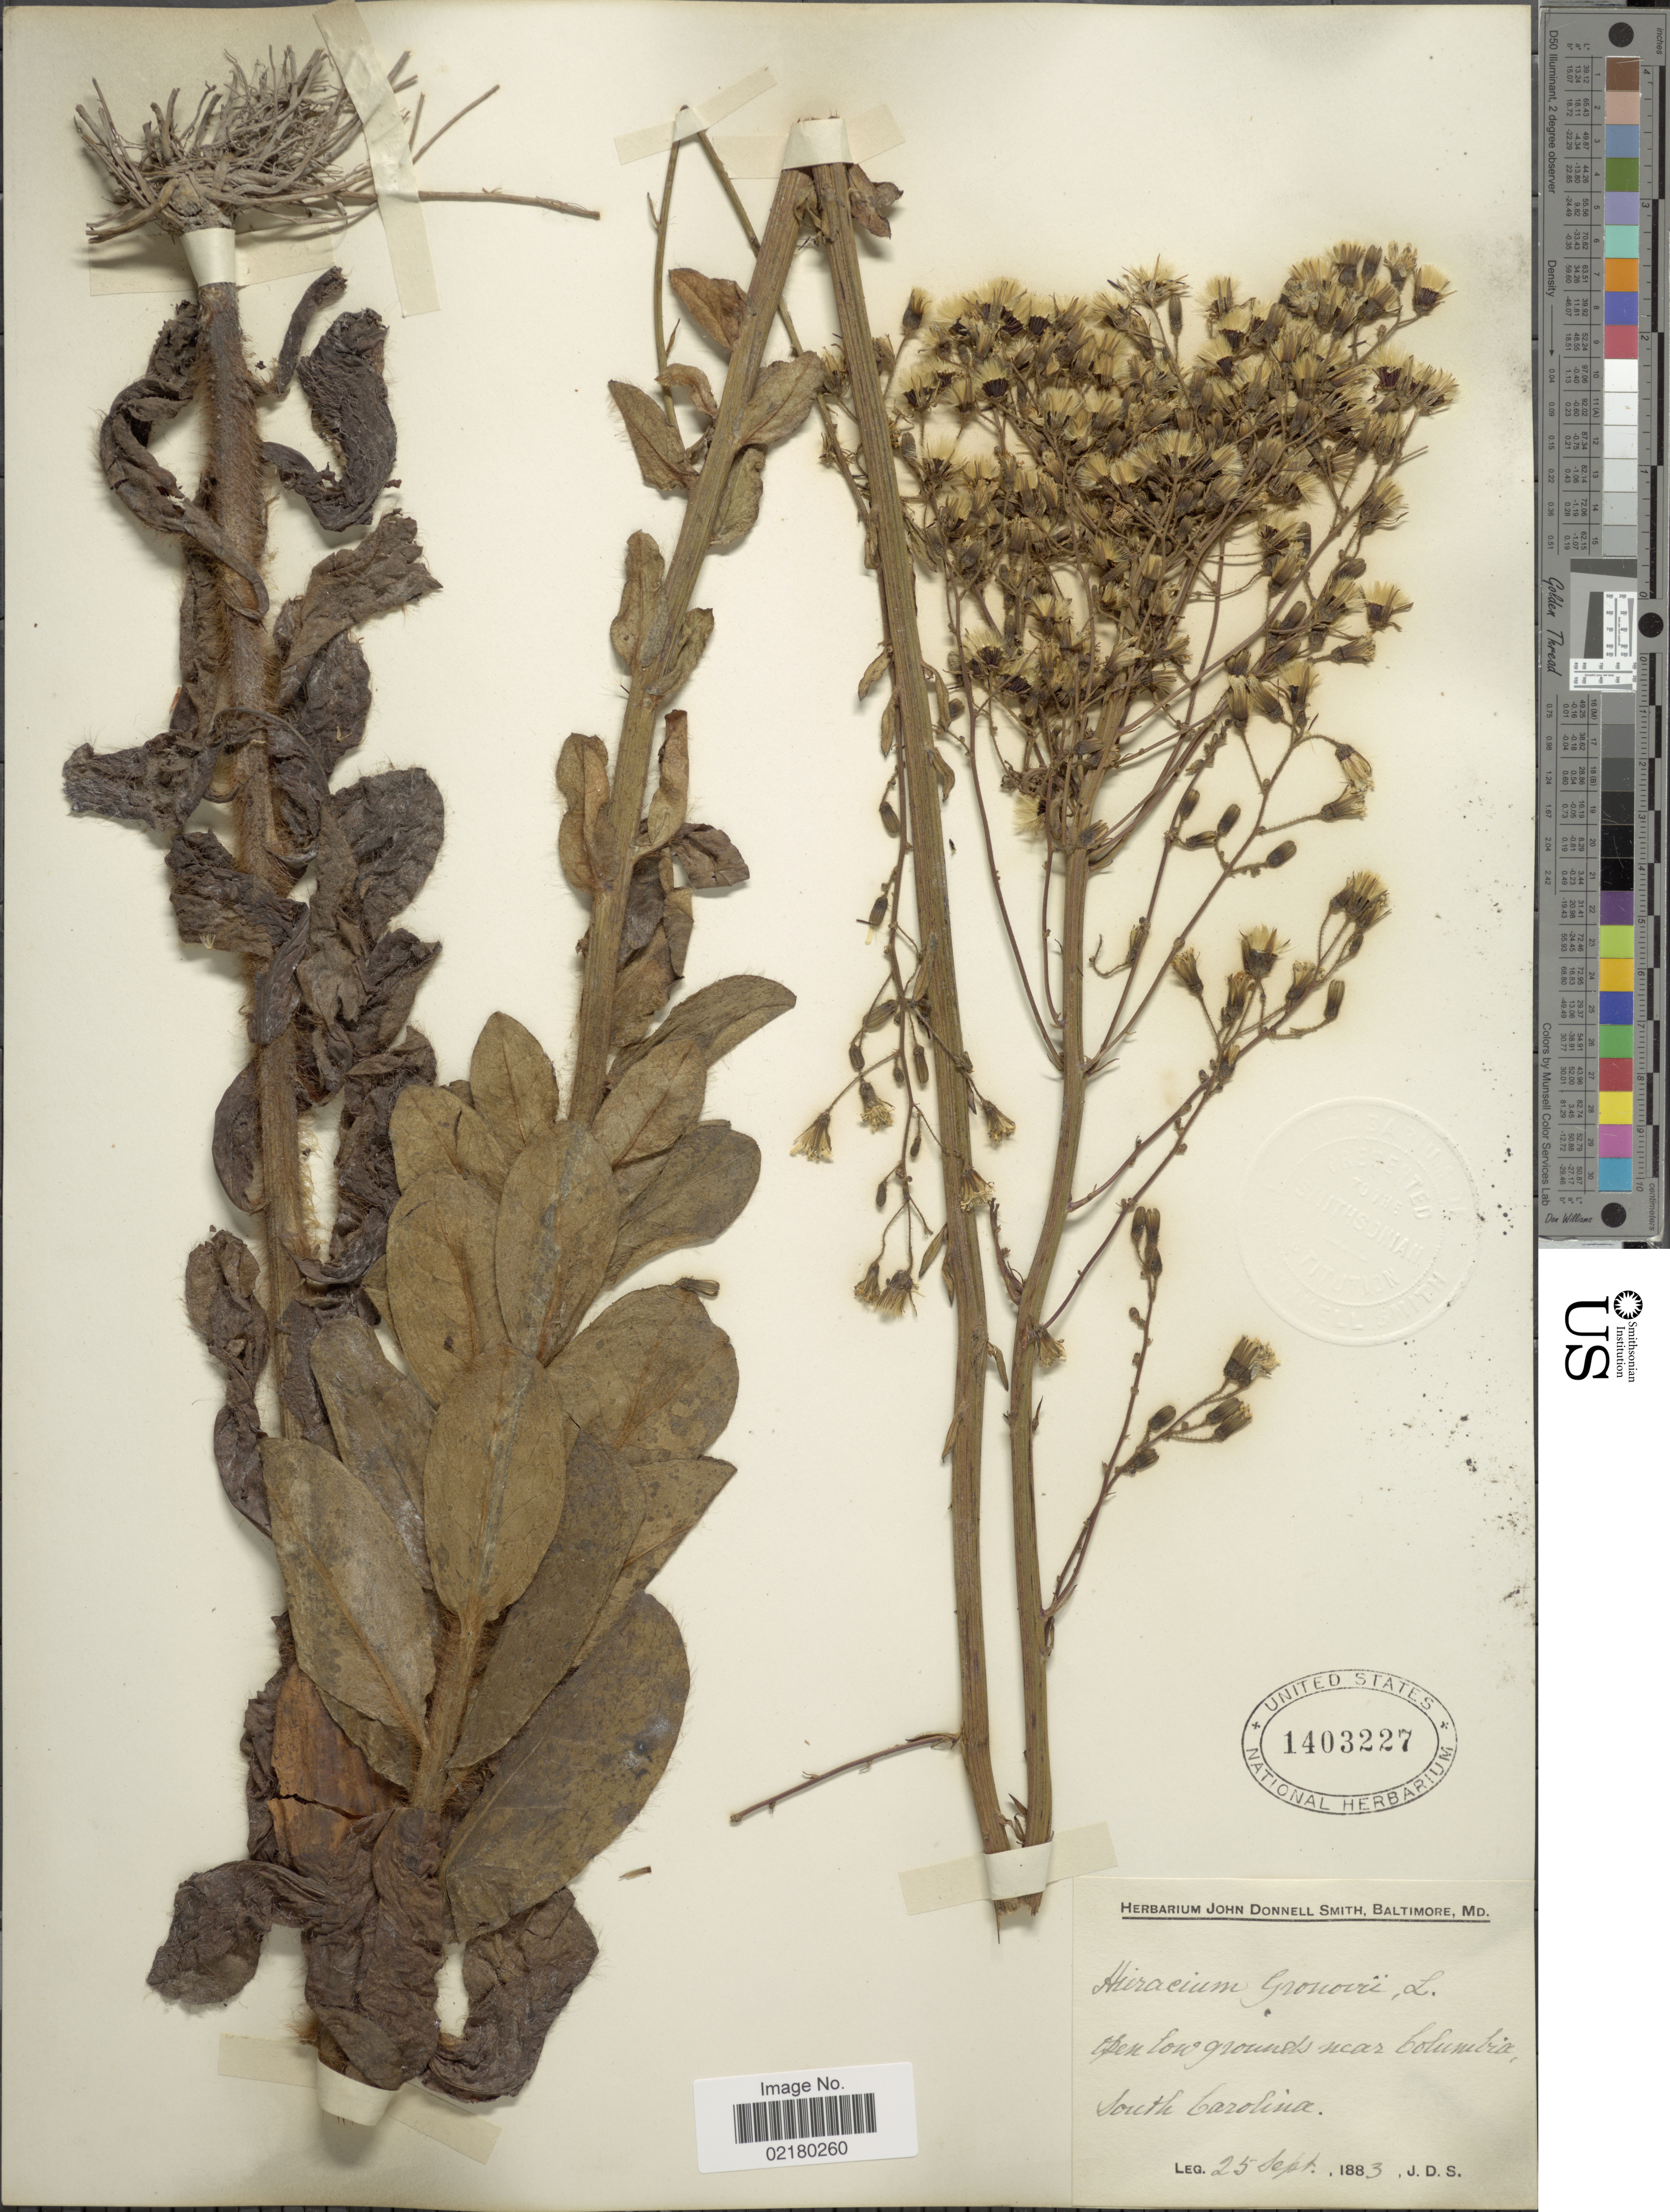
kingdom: Plantae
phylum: Tracheophyta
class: Magnoliopsida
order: Asterales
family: Asteraceae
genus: Hieracium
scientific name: Hieracium gronovii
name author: L.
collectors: J. Donnell Smith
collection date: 1883-09-25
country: United States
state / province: South Carolina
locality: Open low grounds near Columbia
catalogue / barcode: US 1403227